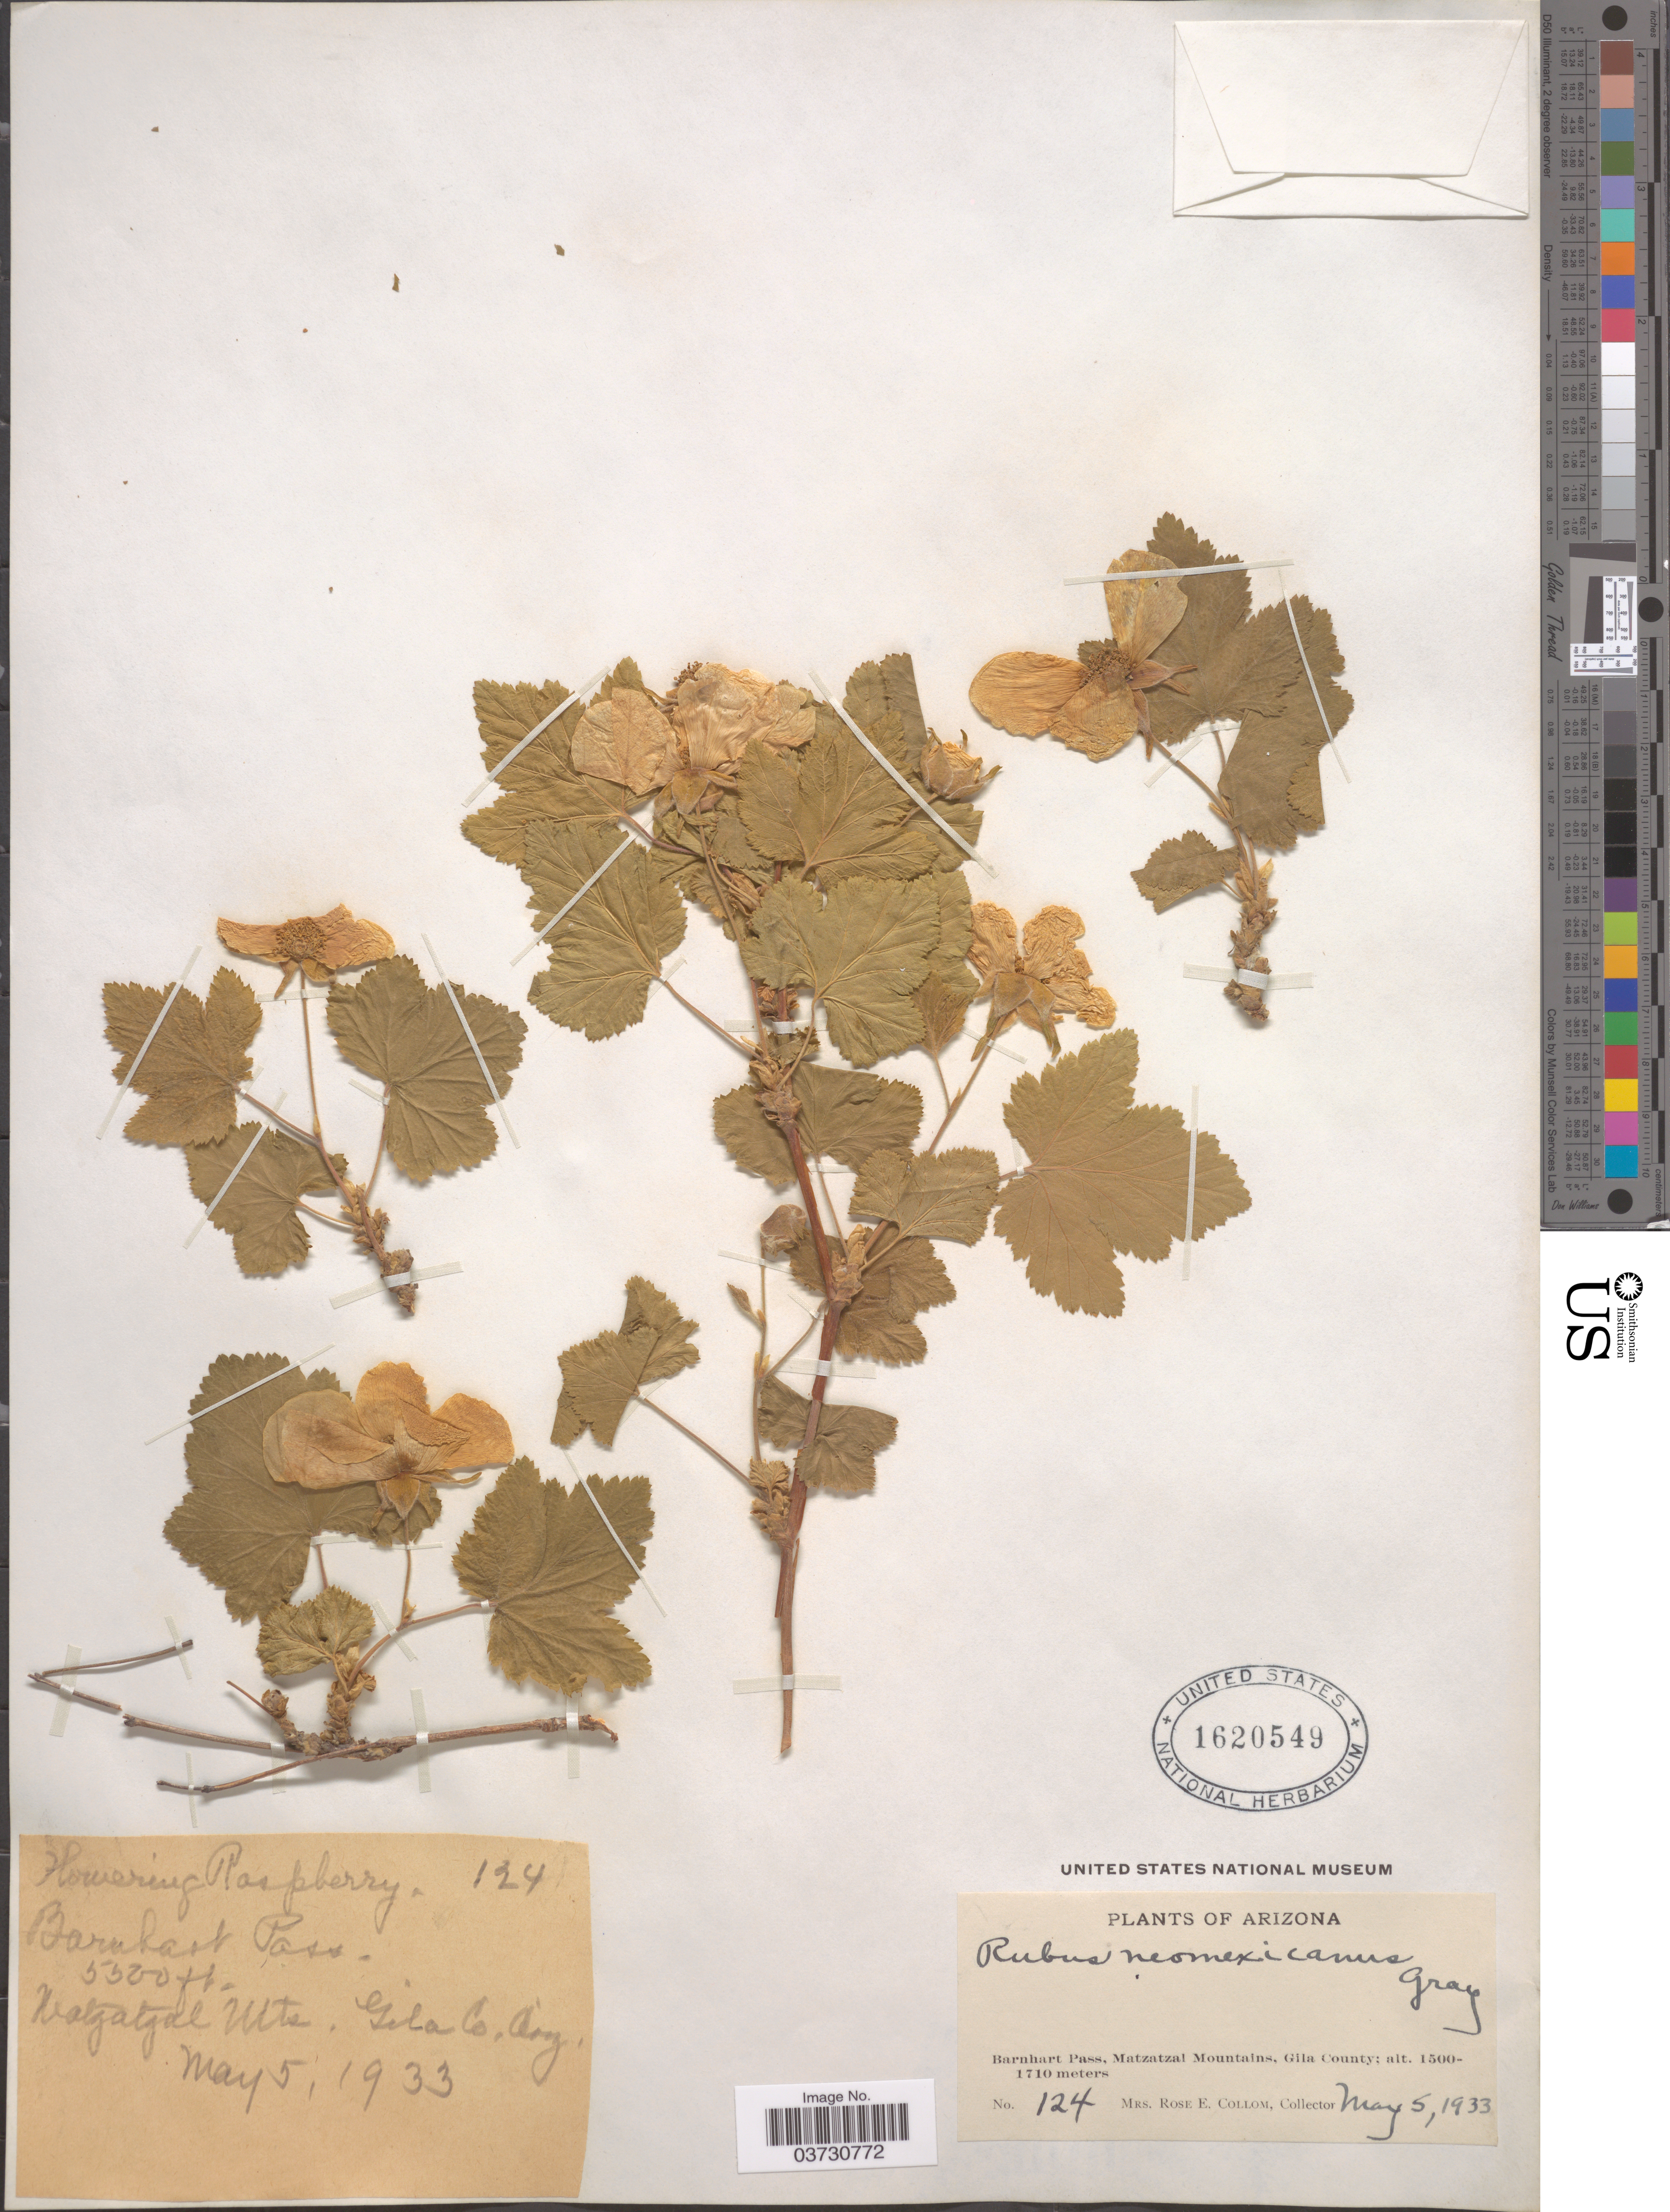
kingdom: Plantae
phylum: Tracheophyta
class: Magnoliopsida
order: Rosales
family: Rosaceae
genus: Rubus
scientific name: Rubus neomexicanus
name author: A. Gray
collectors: R. E. Collom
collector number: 124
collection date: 1933-05-05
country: United States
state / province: Arizona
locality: Barnhart Pass, Matzatzal Mountains, Gila County.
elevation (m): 1676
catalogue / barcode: US 1620549